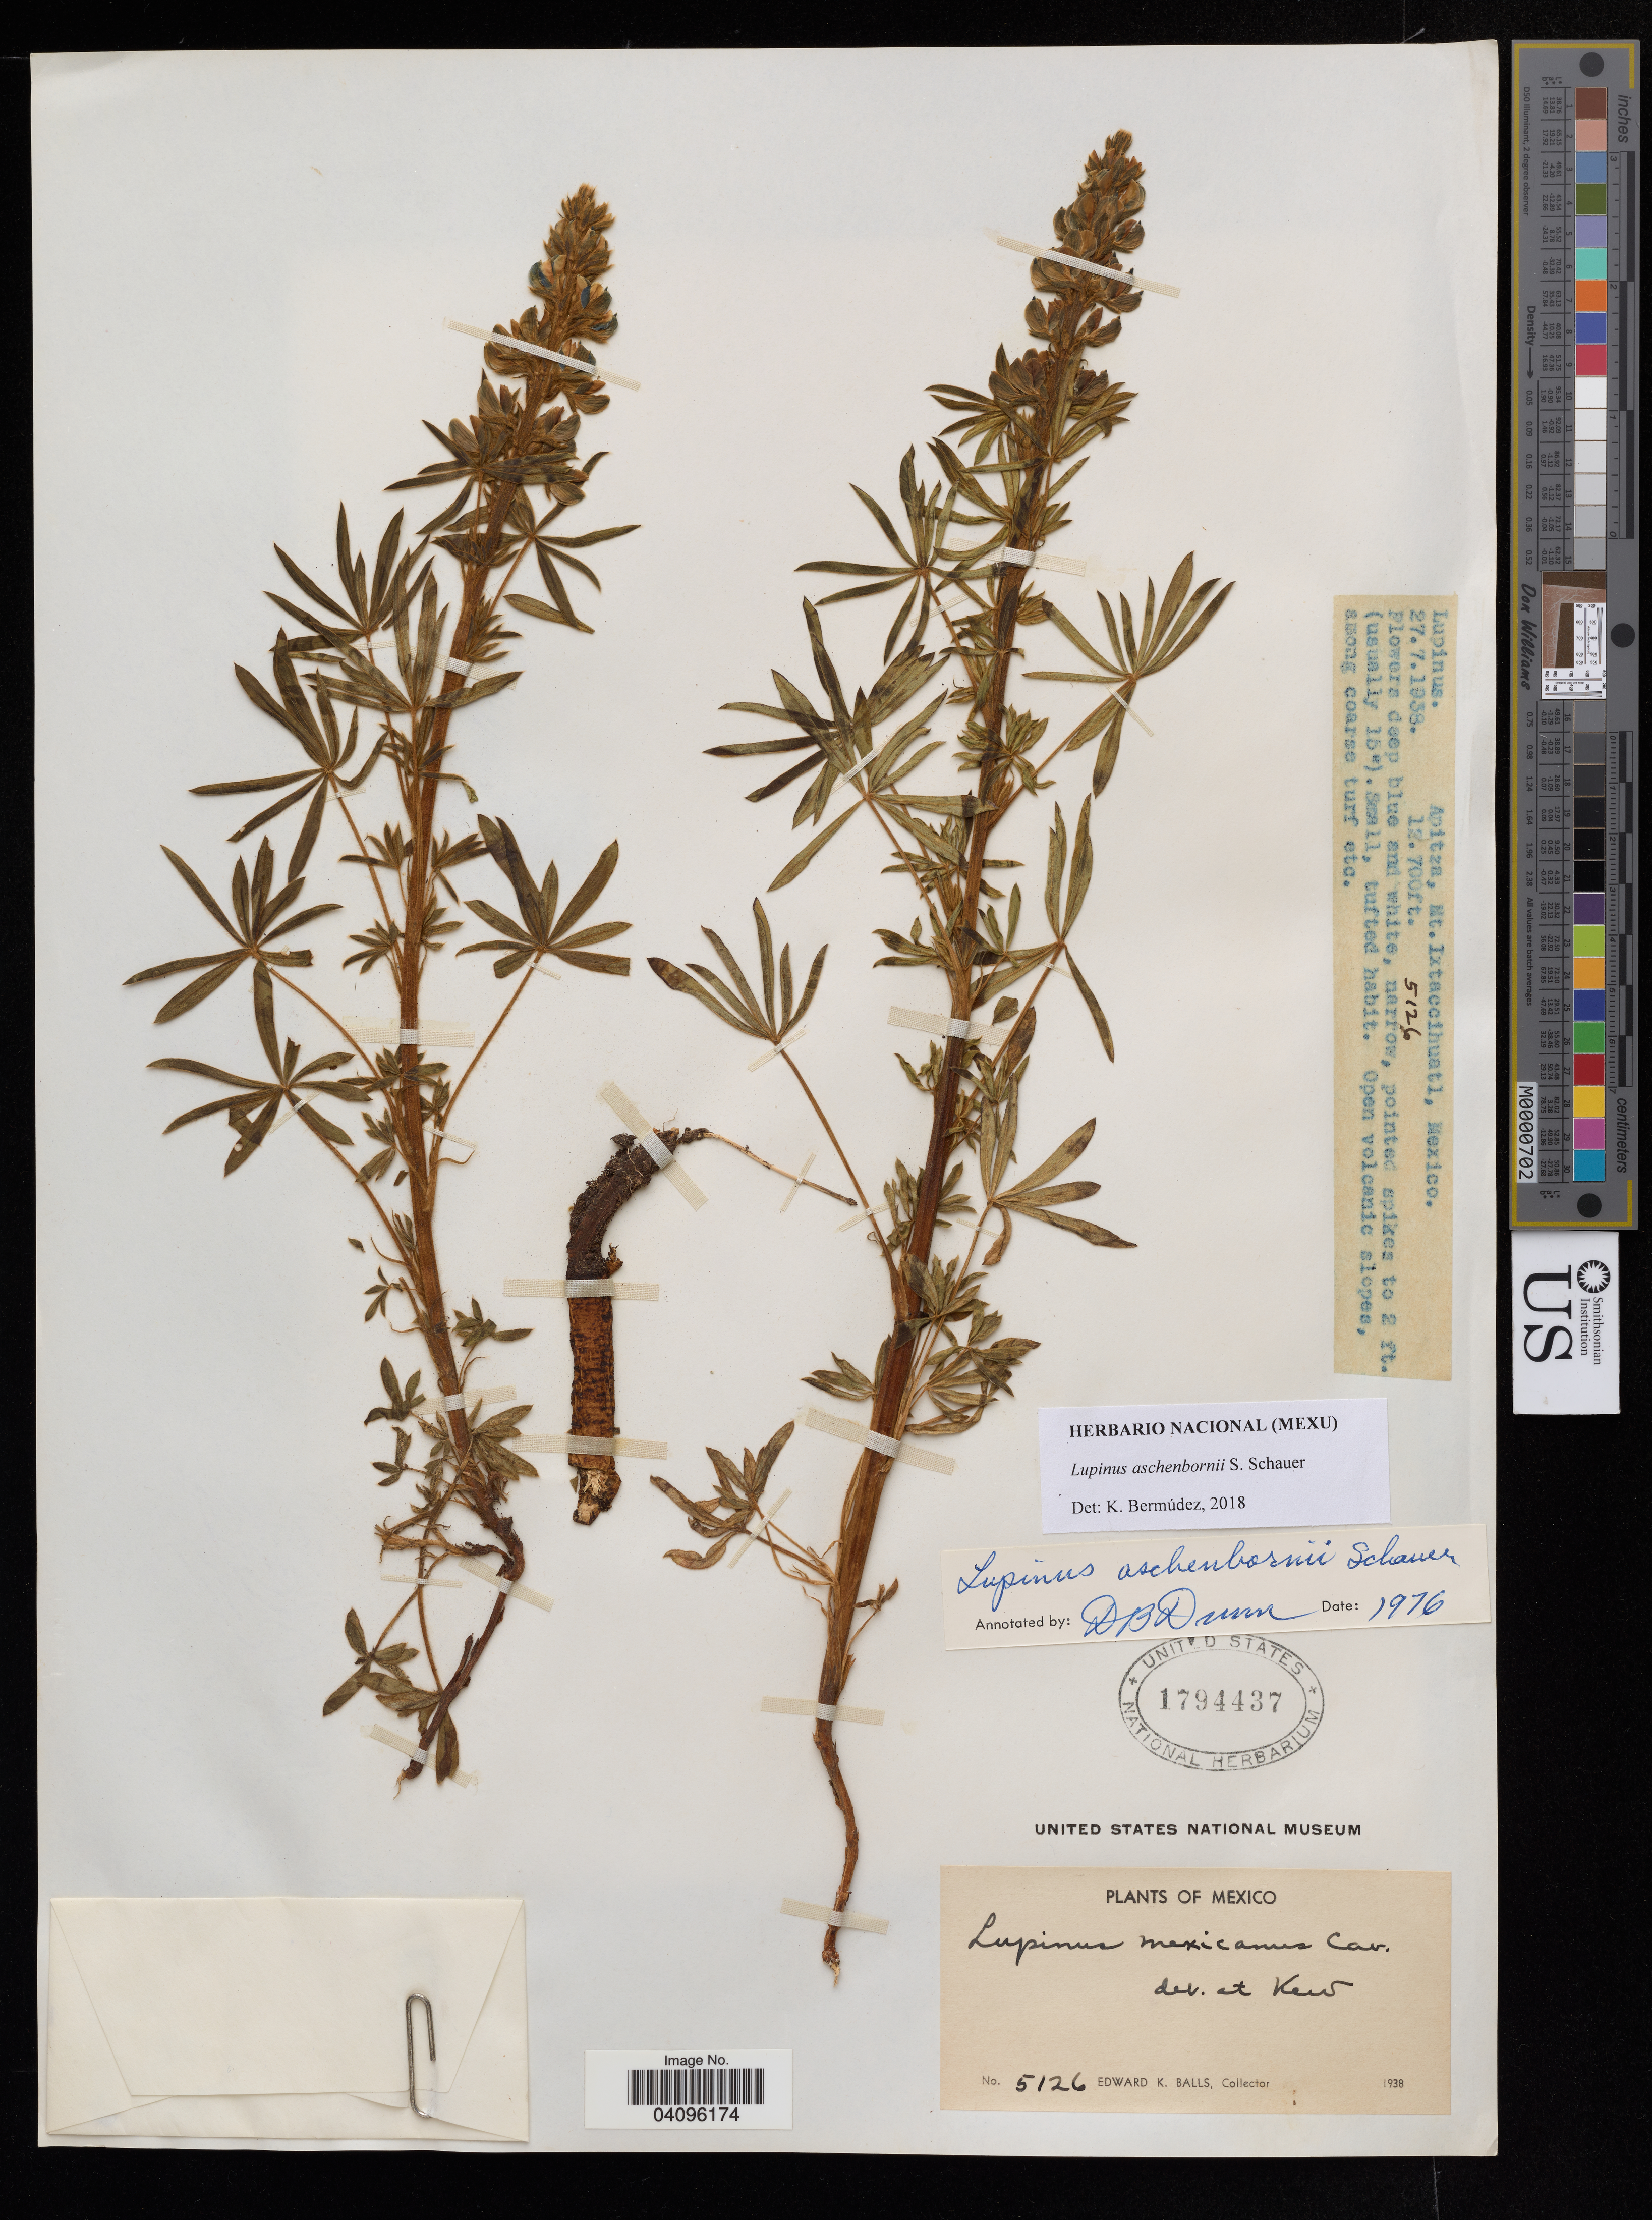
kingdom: Plantae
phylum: Tracheophyta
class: Magnoliopsida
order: Fabales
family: Fabaceae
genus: Lupinus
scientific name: Lupinus aschenbornii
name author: S. Schauer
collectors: E. K. Balls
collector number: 5126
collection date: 1938-07-27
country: Mexico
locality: Apitza, Mt. Ixtaccihuatl, Mexico.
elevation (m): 3871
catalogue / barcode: US 1794437